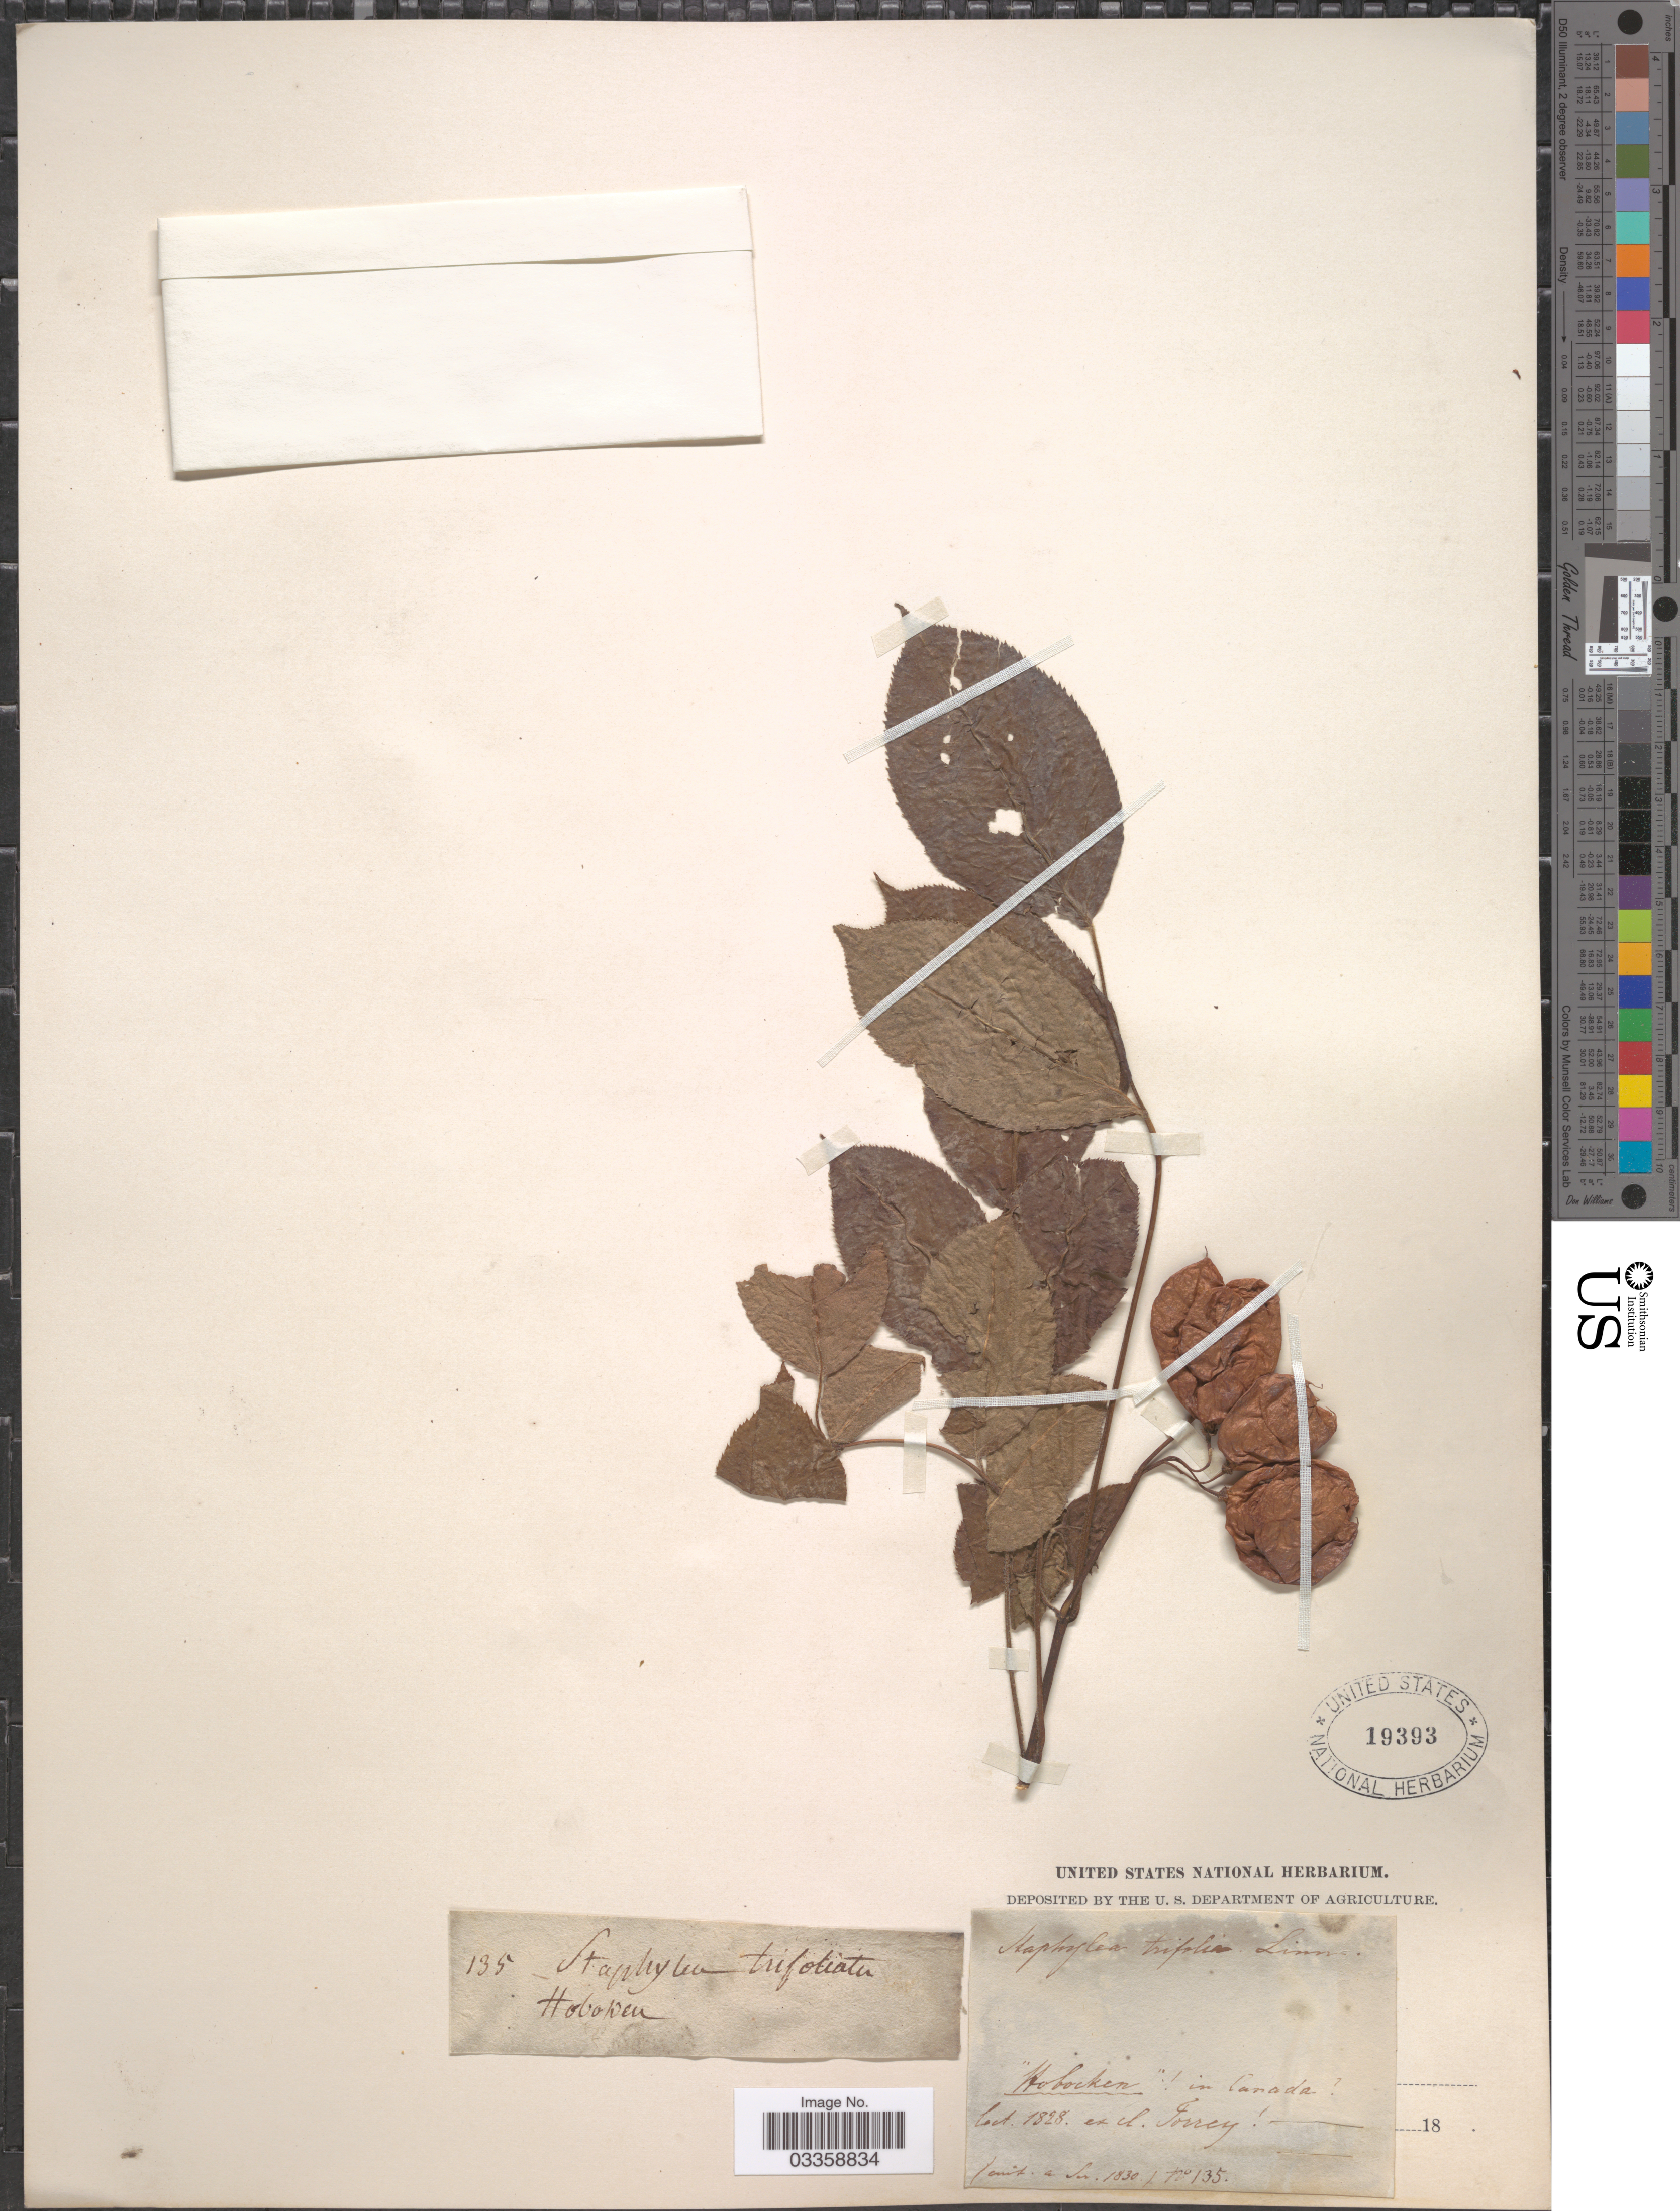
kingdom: Plantae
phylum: Tracheophyta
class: Magnoliopsida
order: Crossosomatales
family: Staphyleaceae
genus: Staphylea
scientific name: Staphylea trifolia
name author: L.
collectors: J. Torrey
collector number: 135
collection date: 1830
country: Canada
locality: Hobocken.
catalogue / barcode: US 19393